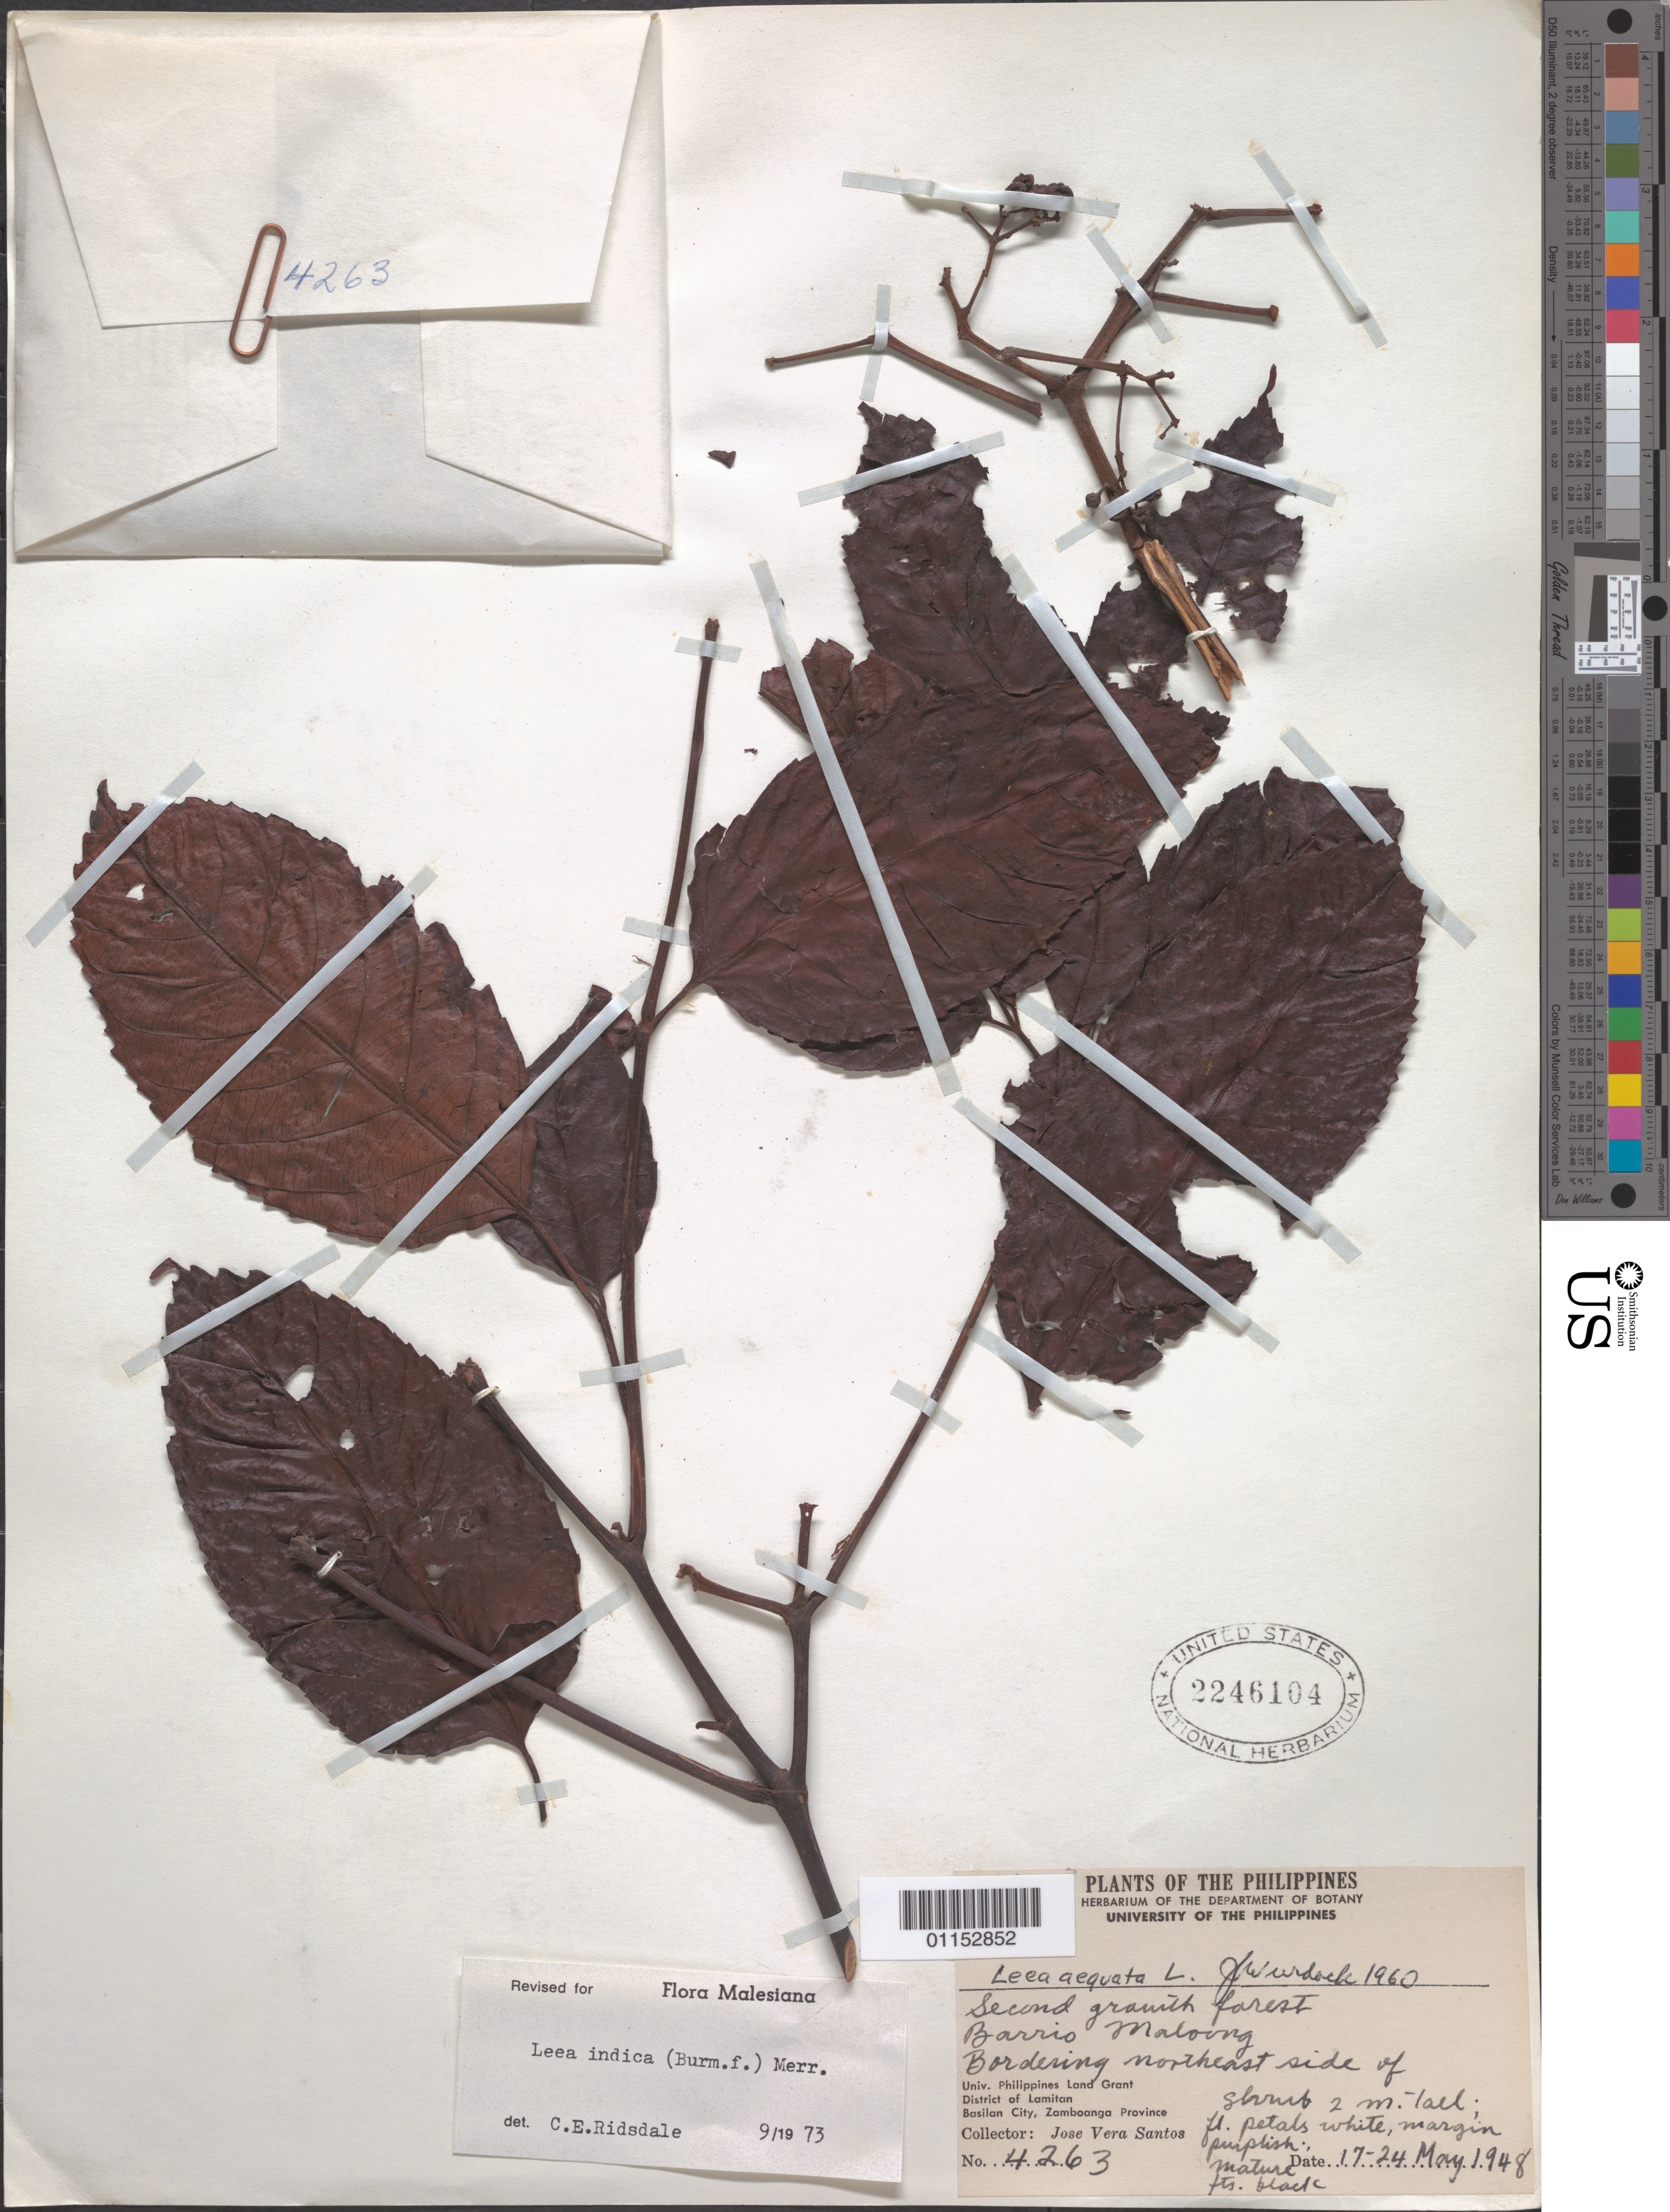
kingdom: Plantae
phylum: Tracheophyta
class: Magnoliopsida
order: Vitales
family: Vitaceae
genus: Leea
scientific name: Leea indica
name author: (Burm. f.) Merr.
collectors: J. V. Santos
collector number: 4263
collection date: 1948-05-17/1948-05-24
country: Philippines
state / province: Muslim Mindanao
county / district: Basilan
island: Basilan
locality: Barrio Maloong. Bordering NE side of Univ. Philip. Basilan City. Lamitan.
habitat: Second growth forest. Shrub.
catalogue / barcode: US 2246104